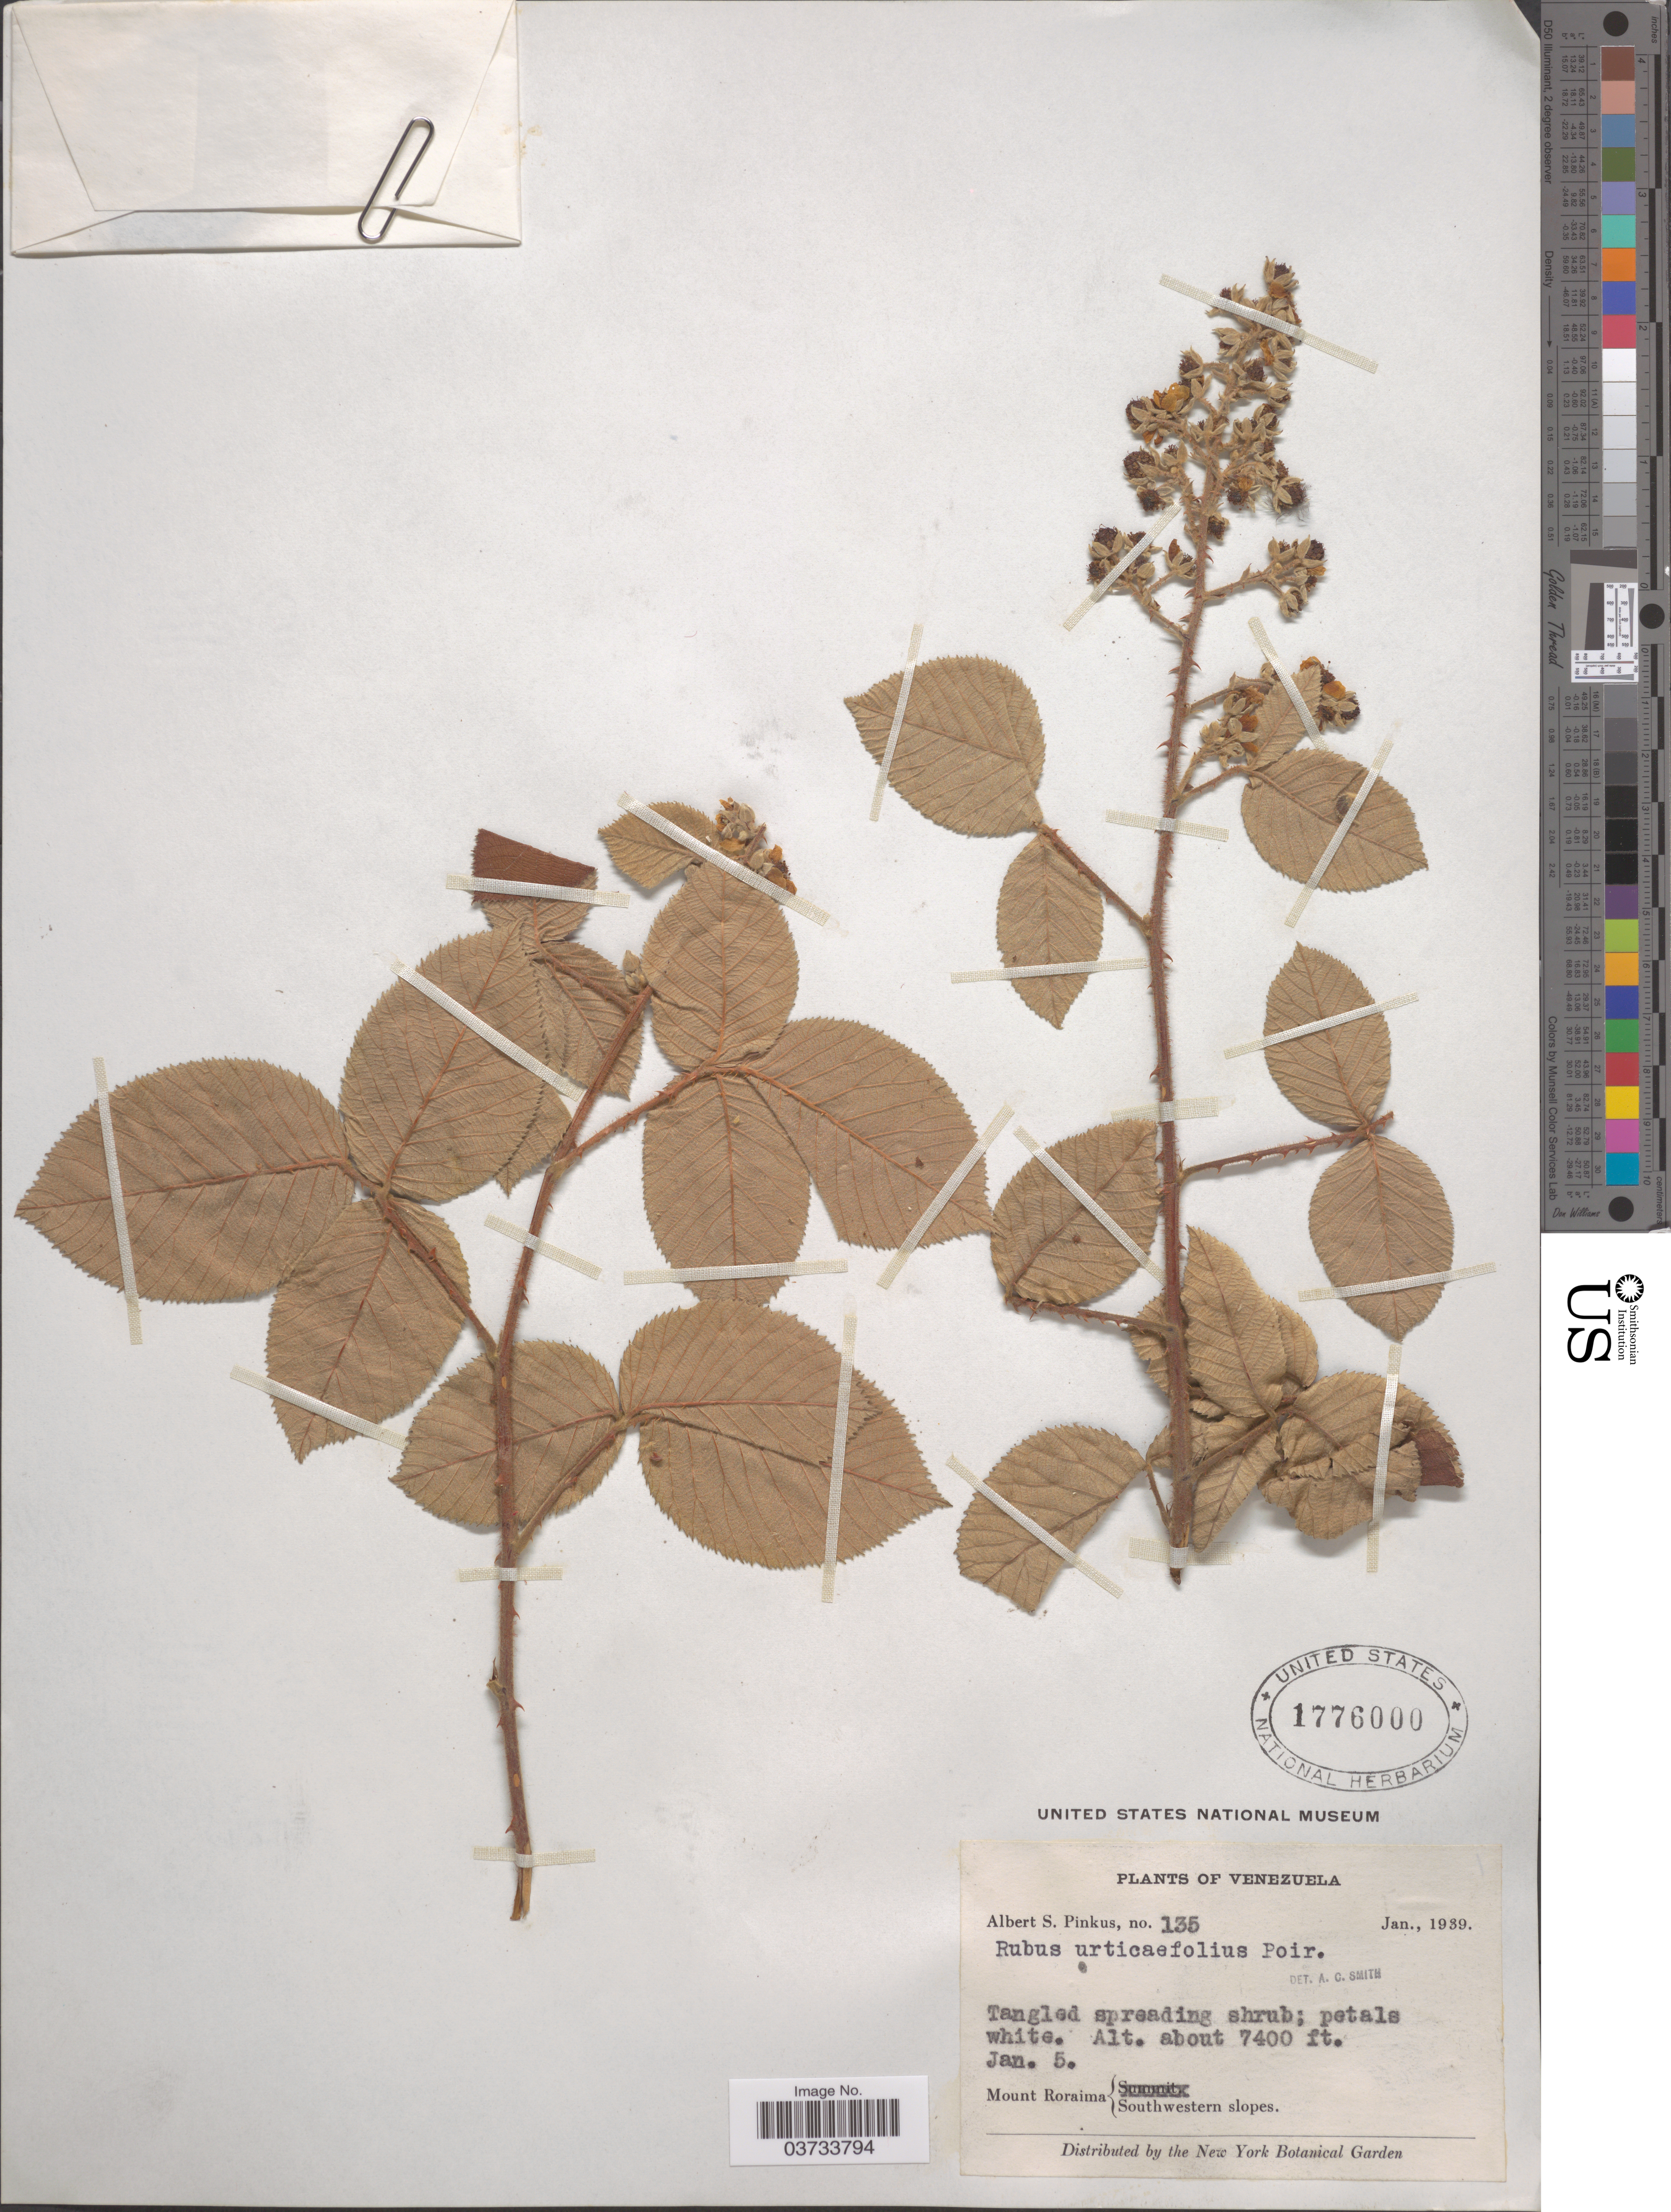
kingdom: Plantae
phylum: Tracheophyta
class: Magnoliopsida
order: Rosales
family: Rosaceae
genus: Rubus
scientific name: Rubus urticifolius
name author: Poir.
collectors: A. Pinkus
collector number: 135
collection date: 1939-01-05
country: Venezuela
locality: Mount Roraima, Southwestern slopes.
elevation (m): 2256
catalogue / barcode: US 1776000